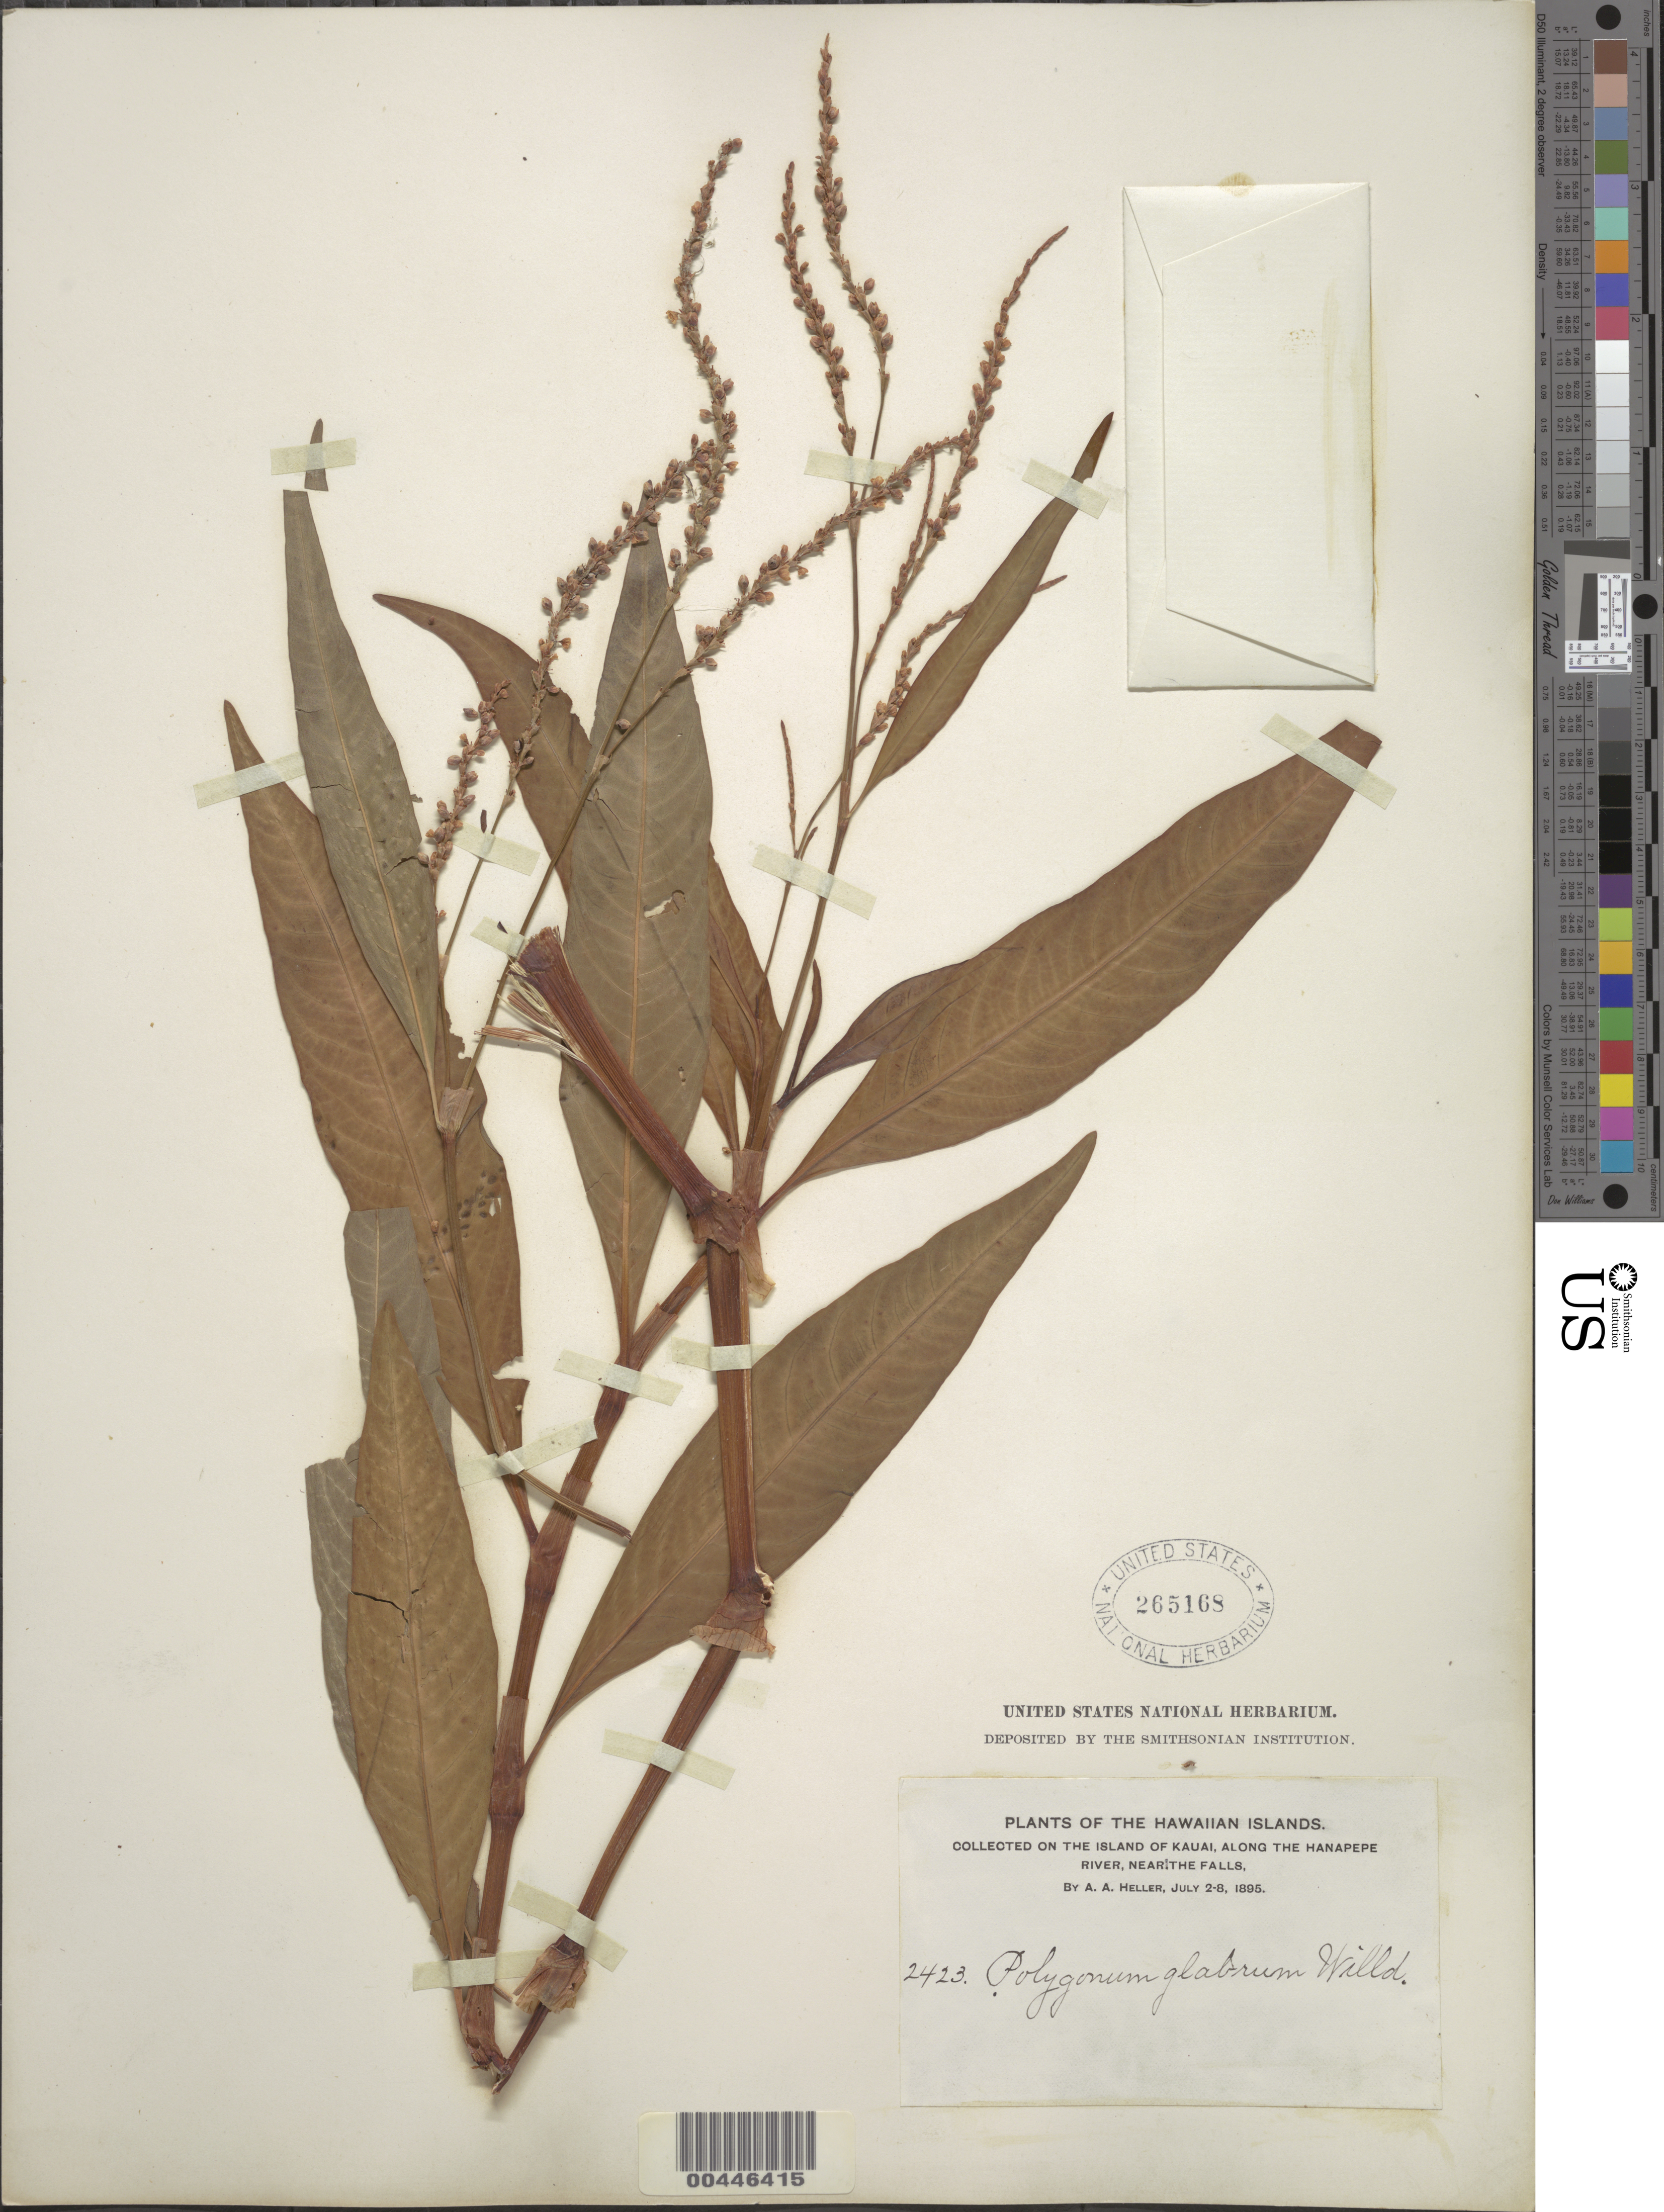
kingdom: Plantae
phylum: Tracheophyta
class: Magnoliopsida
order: Caryophyllales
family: Polygonaceae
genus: Persicaria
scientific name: Persicaria glabra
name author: (Willd.) M. Gómez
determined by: Wagner, W. L., (BOT), Smithsonian Institution - National Museum of Natural History (UNITED STATES)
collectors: A. A. Heller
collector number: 2423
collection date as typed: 2 Jul 1895 to 8 Jul 1895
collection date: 1895-07-02/1895-07-08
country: United States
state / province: Hawaii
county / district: Kauai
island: Kaua'i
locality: Along the Hanapepe River, near the falls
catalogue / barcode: US 265168